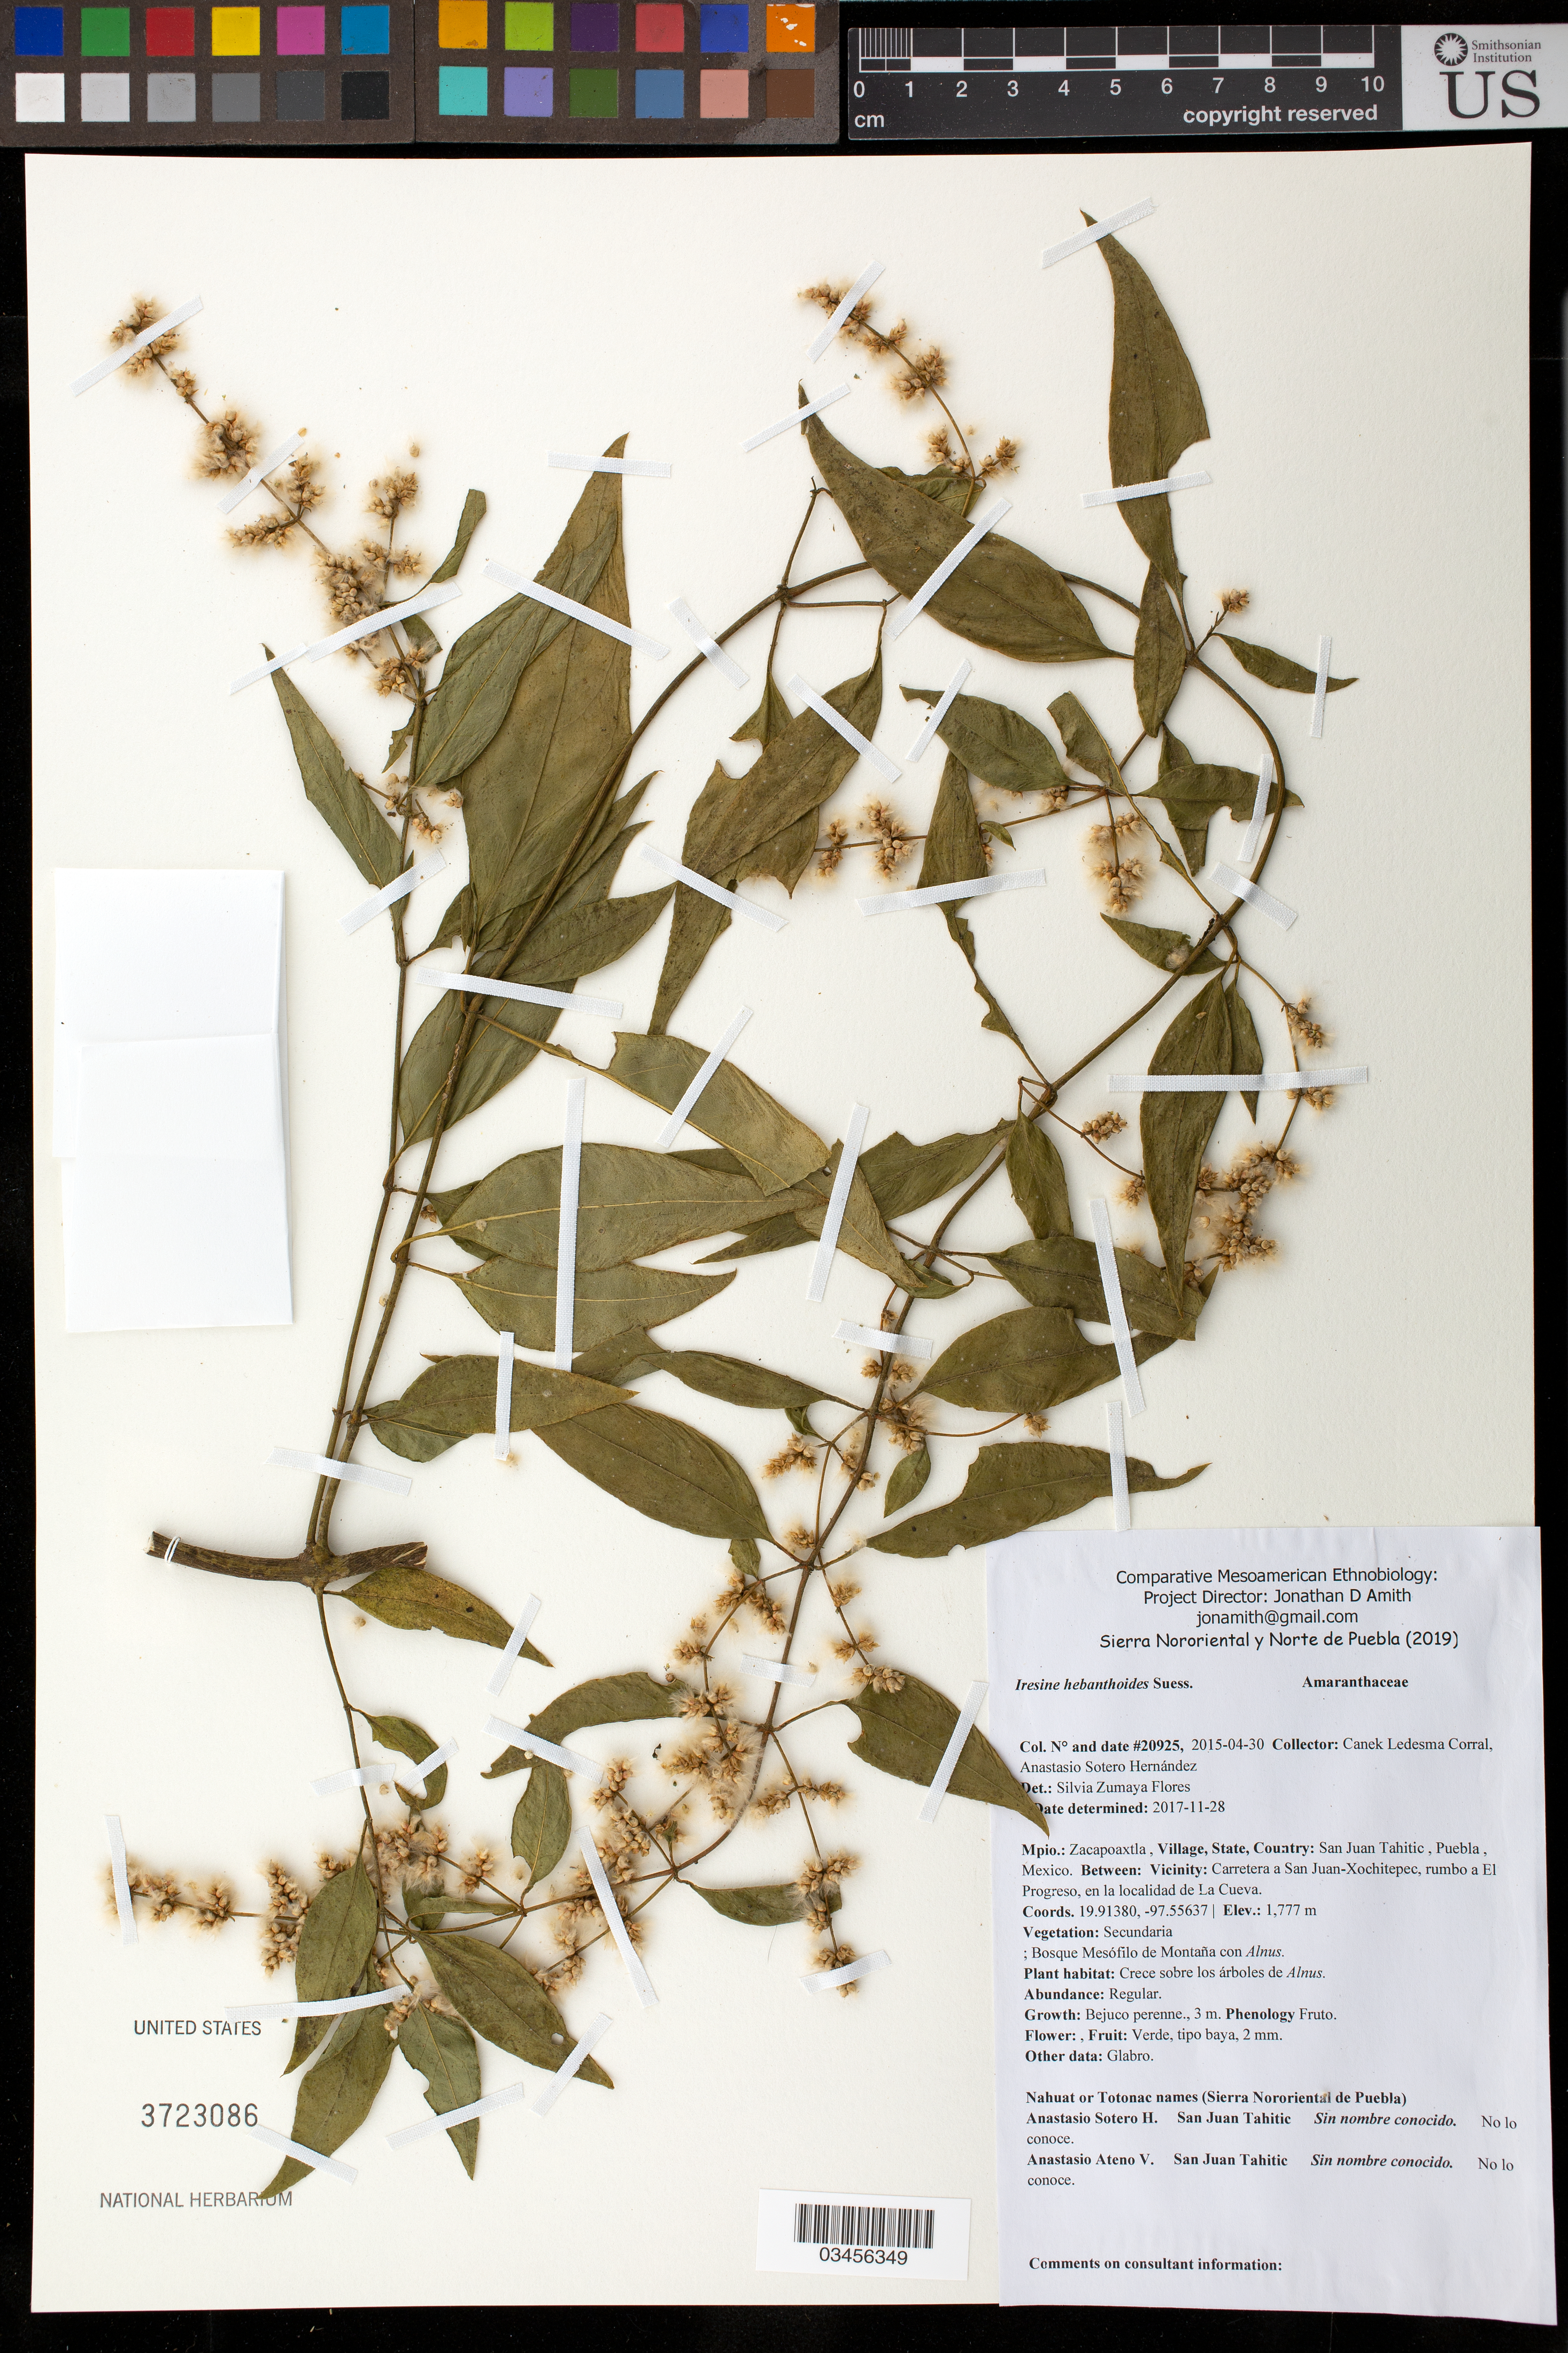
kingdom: Plantae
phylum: Tracheophyta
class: Magnoliopsida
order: Caryophyllales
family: Amaranthaceae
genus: Iresine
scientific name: Iresine hebanthoides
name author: Suess.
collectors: Canek Ledesma C. & A. Sotero H.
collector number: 20925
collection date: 2015-04-30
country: México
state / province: Puebla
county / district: Zacapoaxtla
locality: PUEBLO: San Juan Tahitic; LOCALIDAD EXACTA: Carretera a San Juan-Xochitepec, rumbo a El Progreso, en la localidad de La Cueva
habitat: Bosque mesófilo de montaña con Alnus | Crece sobre los árboles de Alnus.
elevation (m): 1777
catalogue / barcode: US 3723086